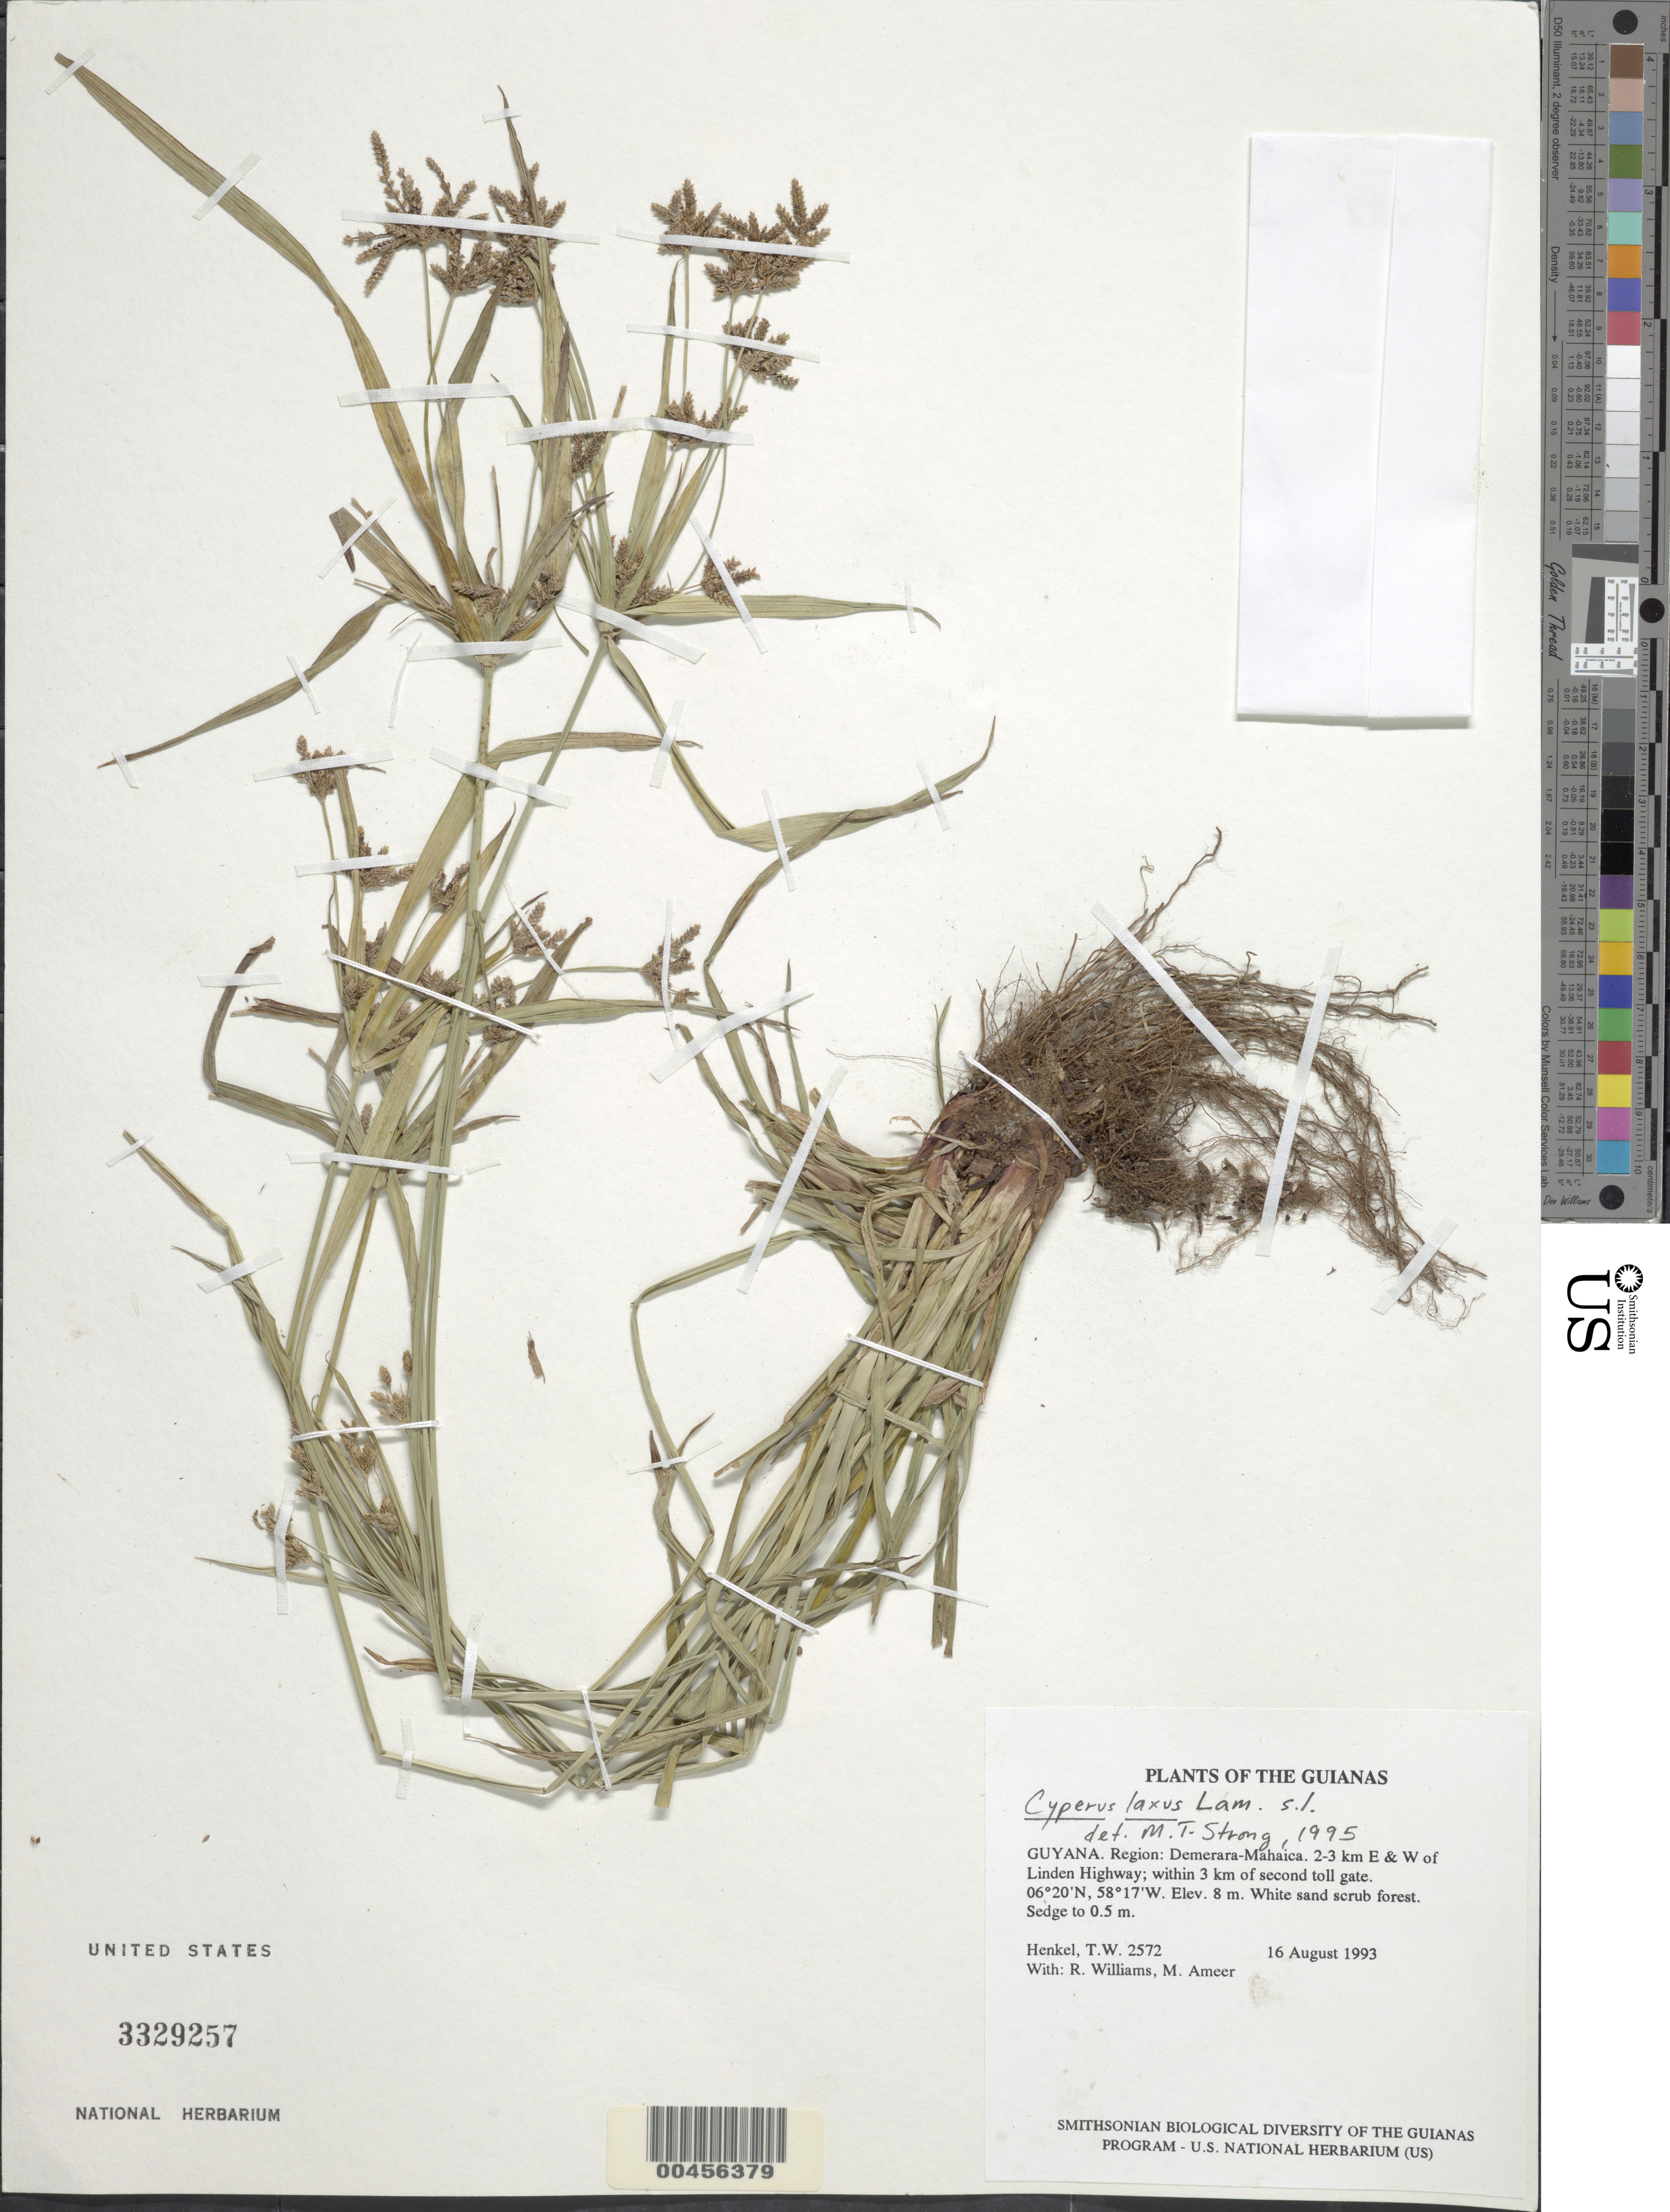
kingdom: Plantae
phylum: Tracheophyta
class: Liliopsida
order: Poales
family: Cyperaceae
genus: Cyperus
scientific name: Cyperus laxus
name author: Lam.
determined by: Strong, M. T., (US), Smithsonian Institution - National Museum of Natural History (UNITED STATES)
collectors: T. Henkel, R. Williams & M. Ameer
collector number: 2572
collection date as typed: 16 August 1993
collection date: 1993-08-16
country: Guyana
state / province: Demerara-Mahaica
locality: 2-3 km E & W of Linden Highway; within 3 km of second toll gate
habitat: White sand scrub forest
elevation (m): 8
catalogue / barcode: US 3329257